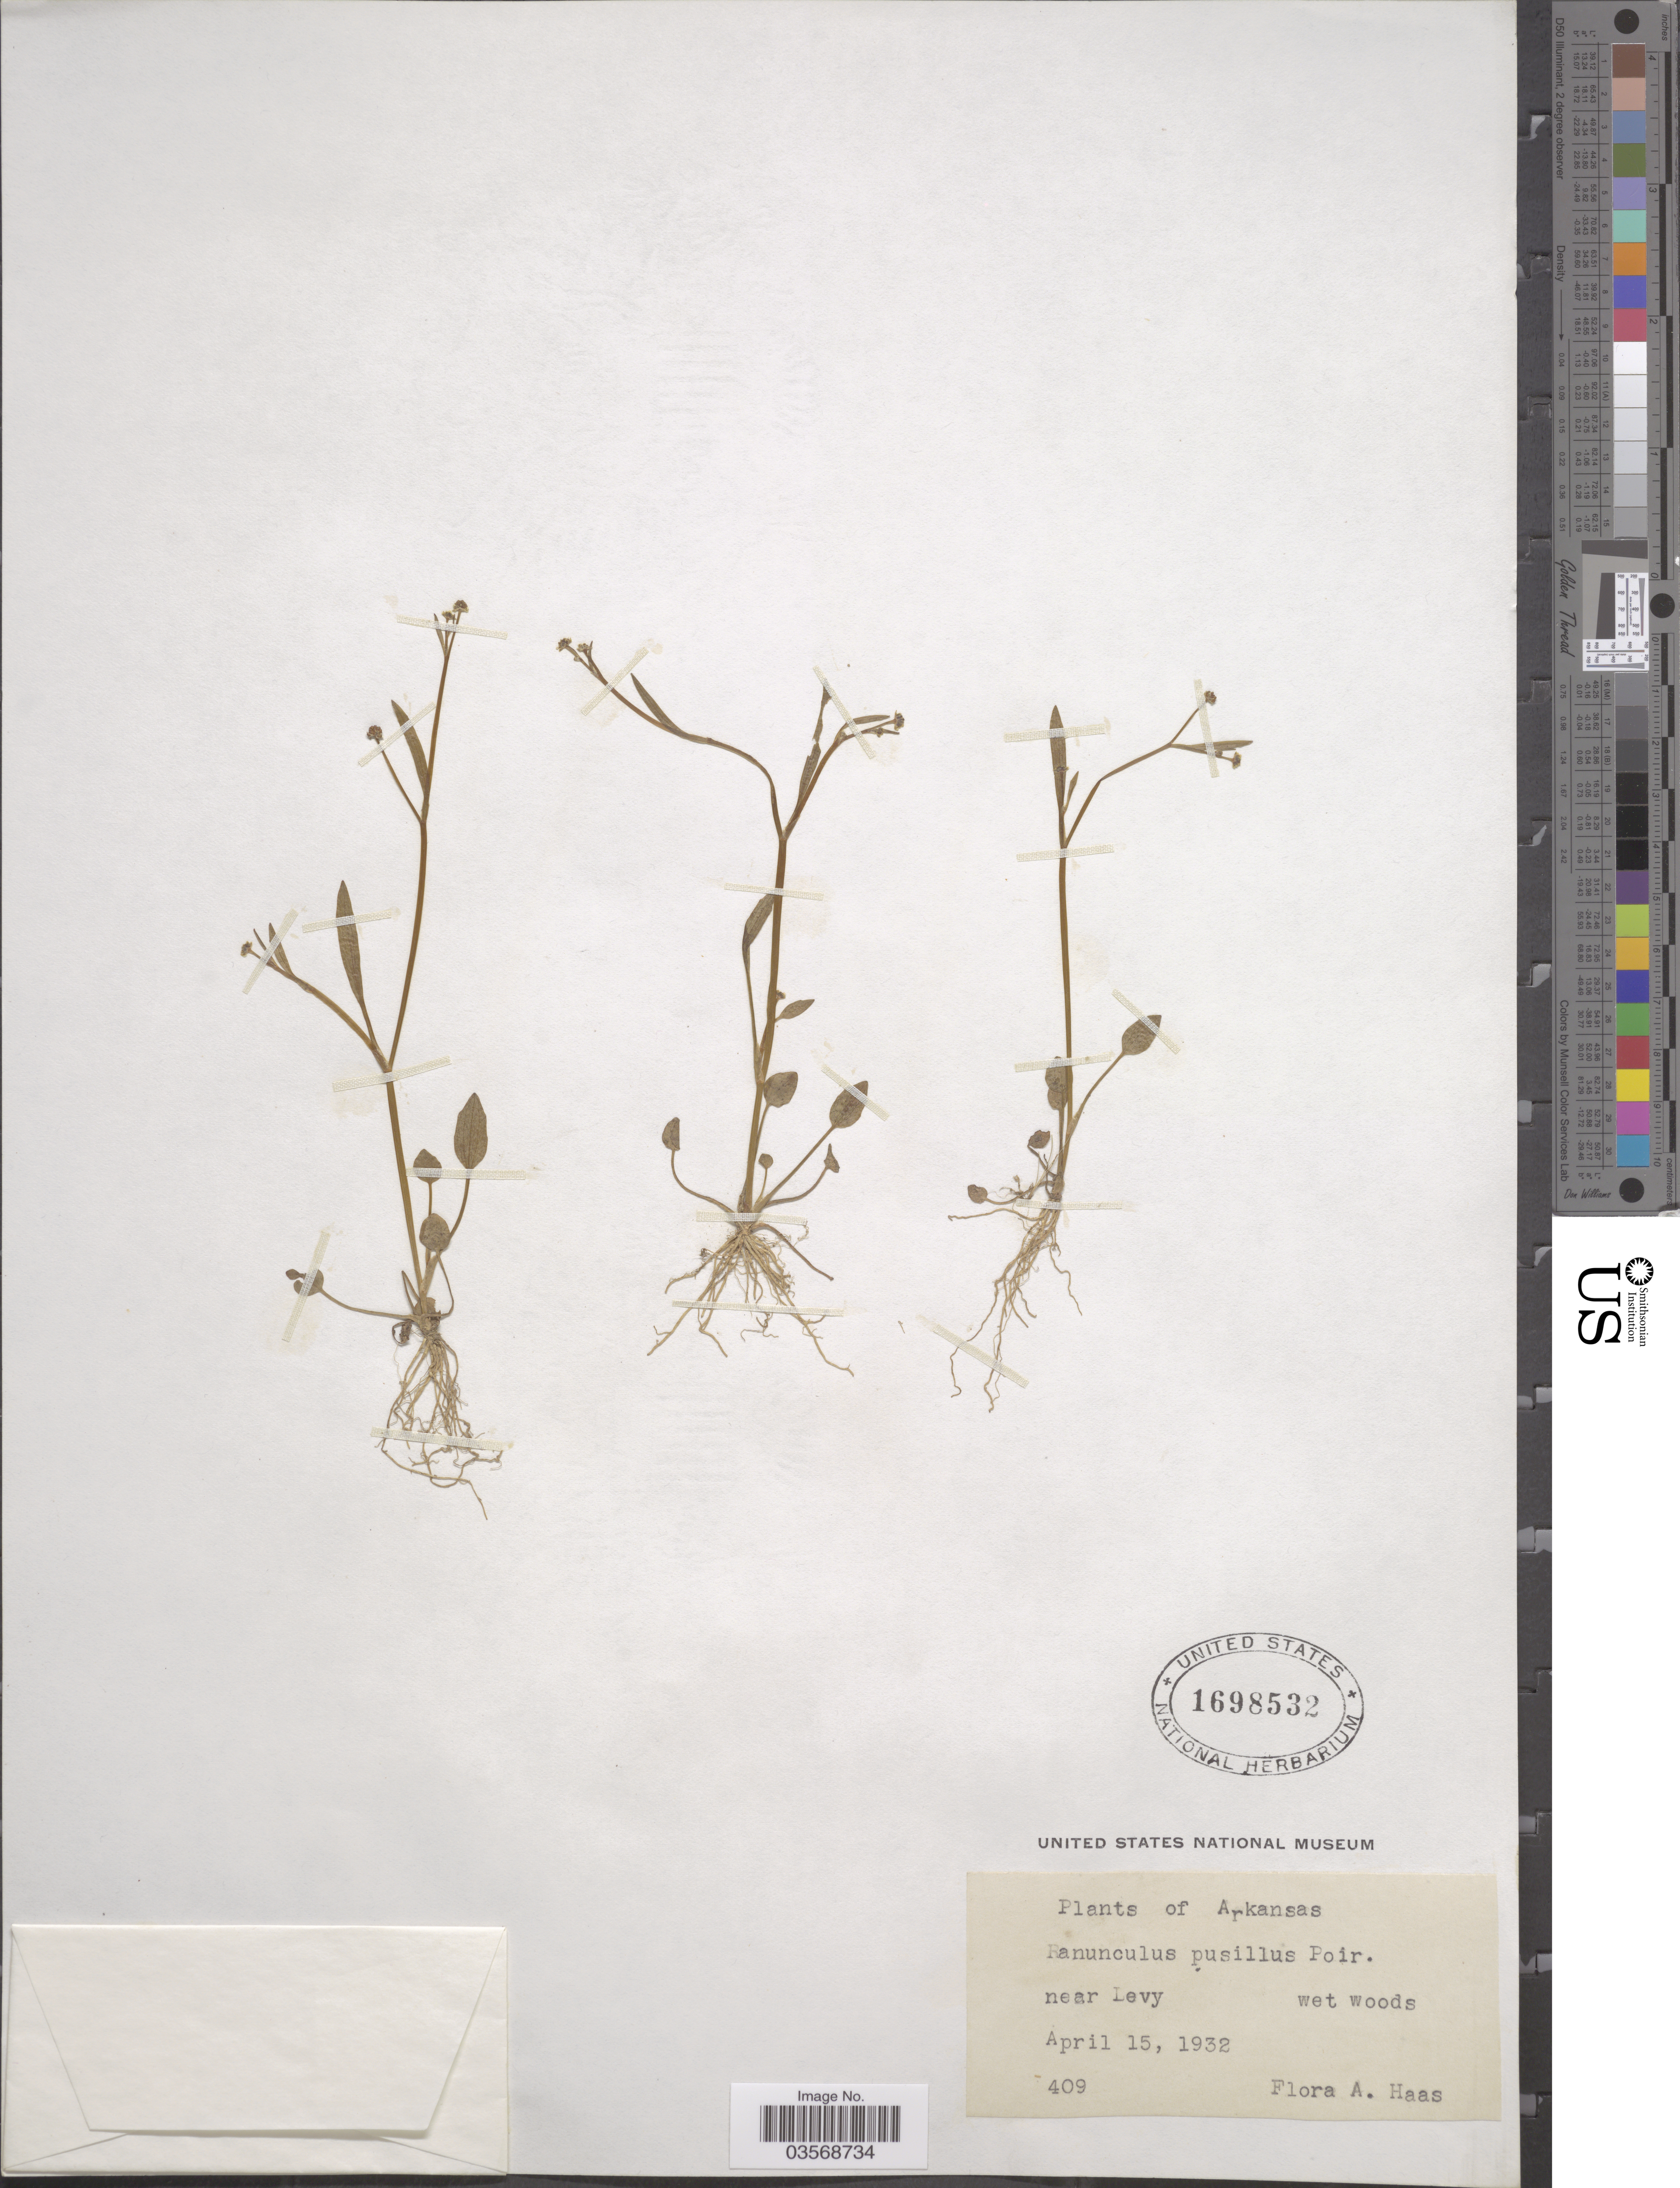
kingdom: Plantae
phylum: Tracheophyta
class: Magnoliopsida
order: Ranunculales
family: Ranunculaceae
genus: Ranunculus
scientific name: Ranunculus pusillus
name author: Poir.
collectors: F. A. Haas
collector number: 409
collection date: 1932-04-15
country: United States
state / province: Arkansas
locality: Near Levy.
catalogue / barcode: US 1698532